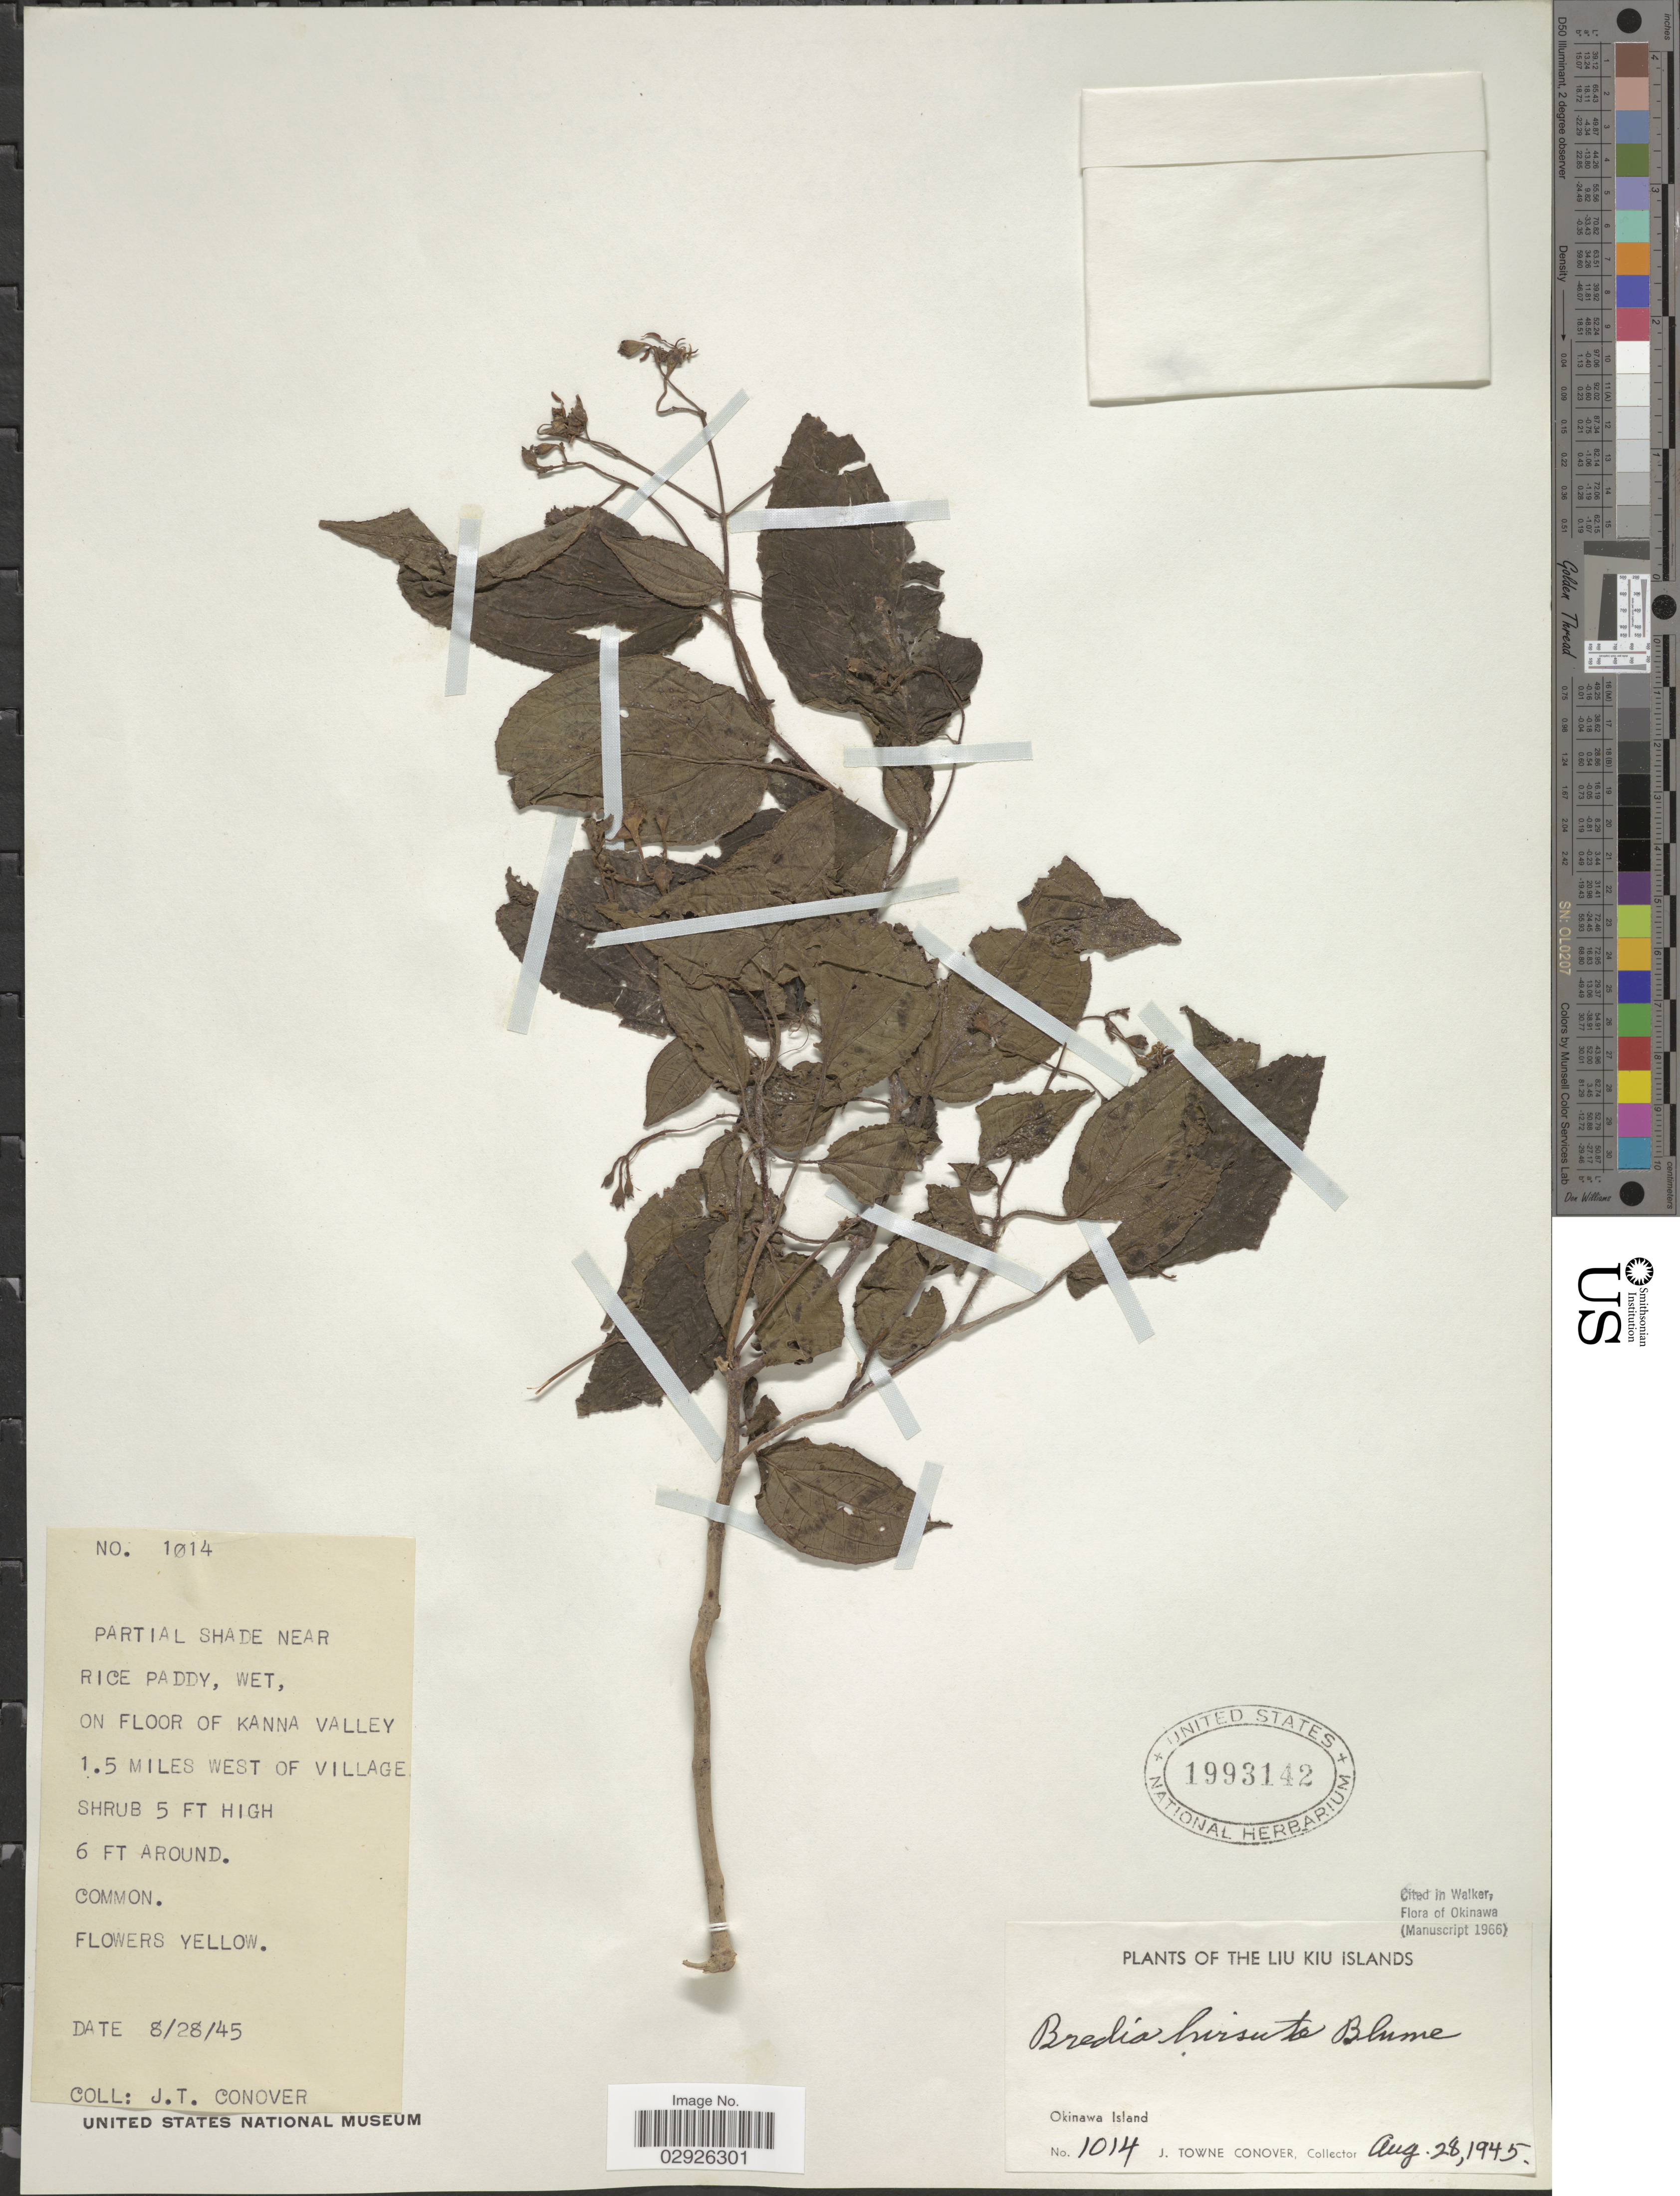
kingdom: Plantae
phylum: Tracheophyta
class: Magnoliopsida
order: Myrtales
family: Melastomataceae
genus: Bredia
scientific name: Bredia hirsuta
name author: Blume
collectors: J. T. Conover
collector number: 1014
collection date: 1945-08-28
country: Japan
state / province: Okinawa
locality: The Liu Kiu Islands, Okinawa Island, on floor of Kanna Valley 1.5 miles west of village.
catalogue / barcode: US 1993142